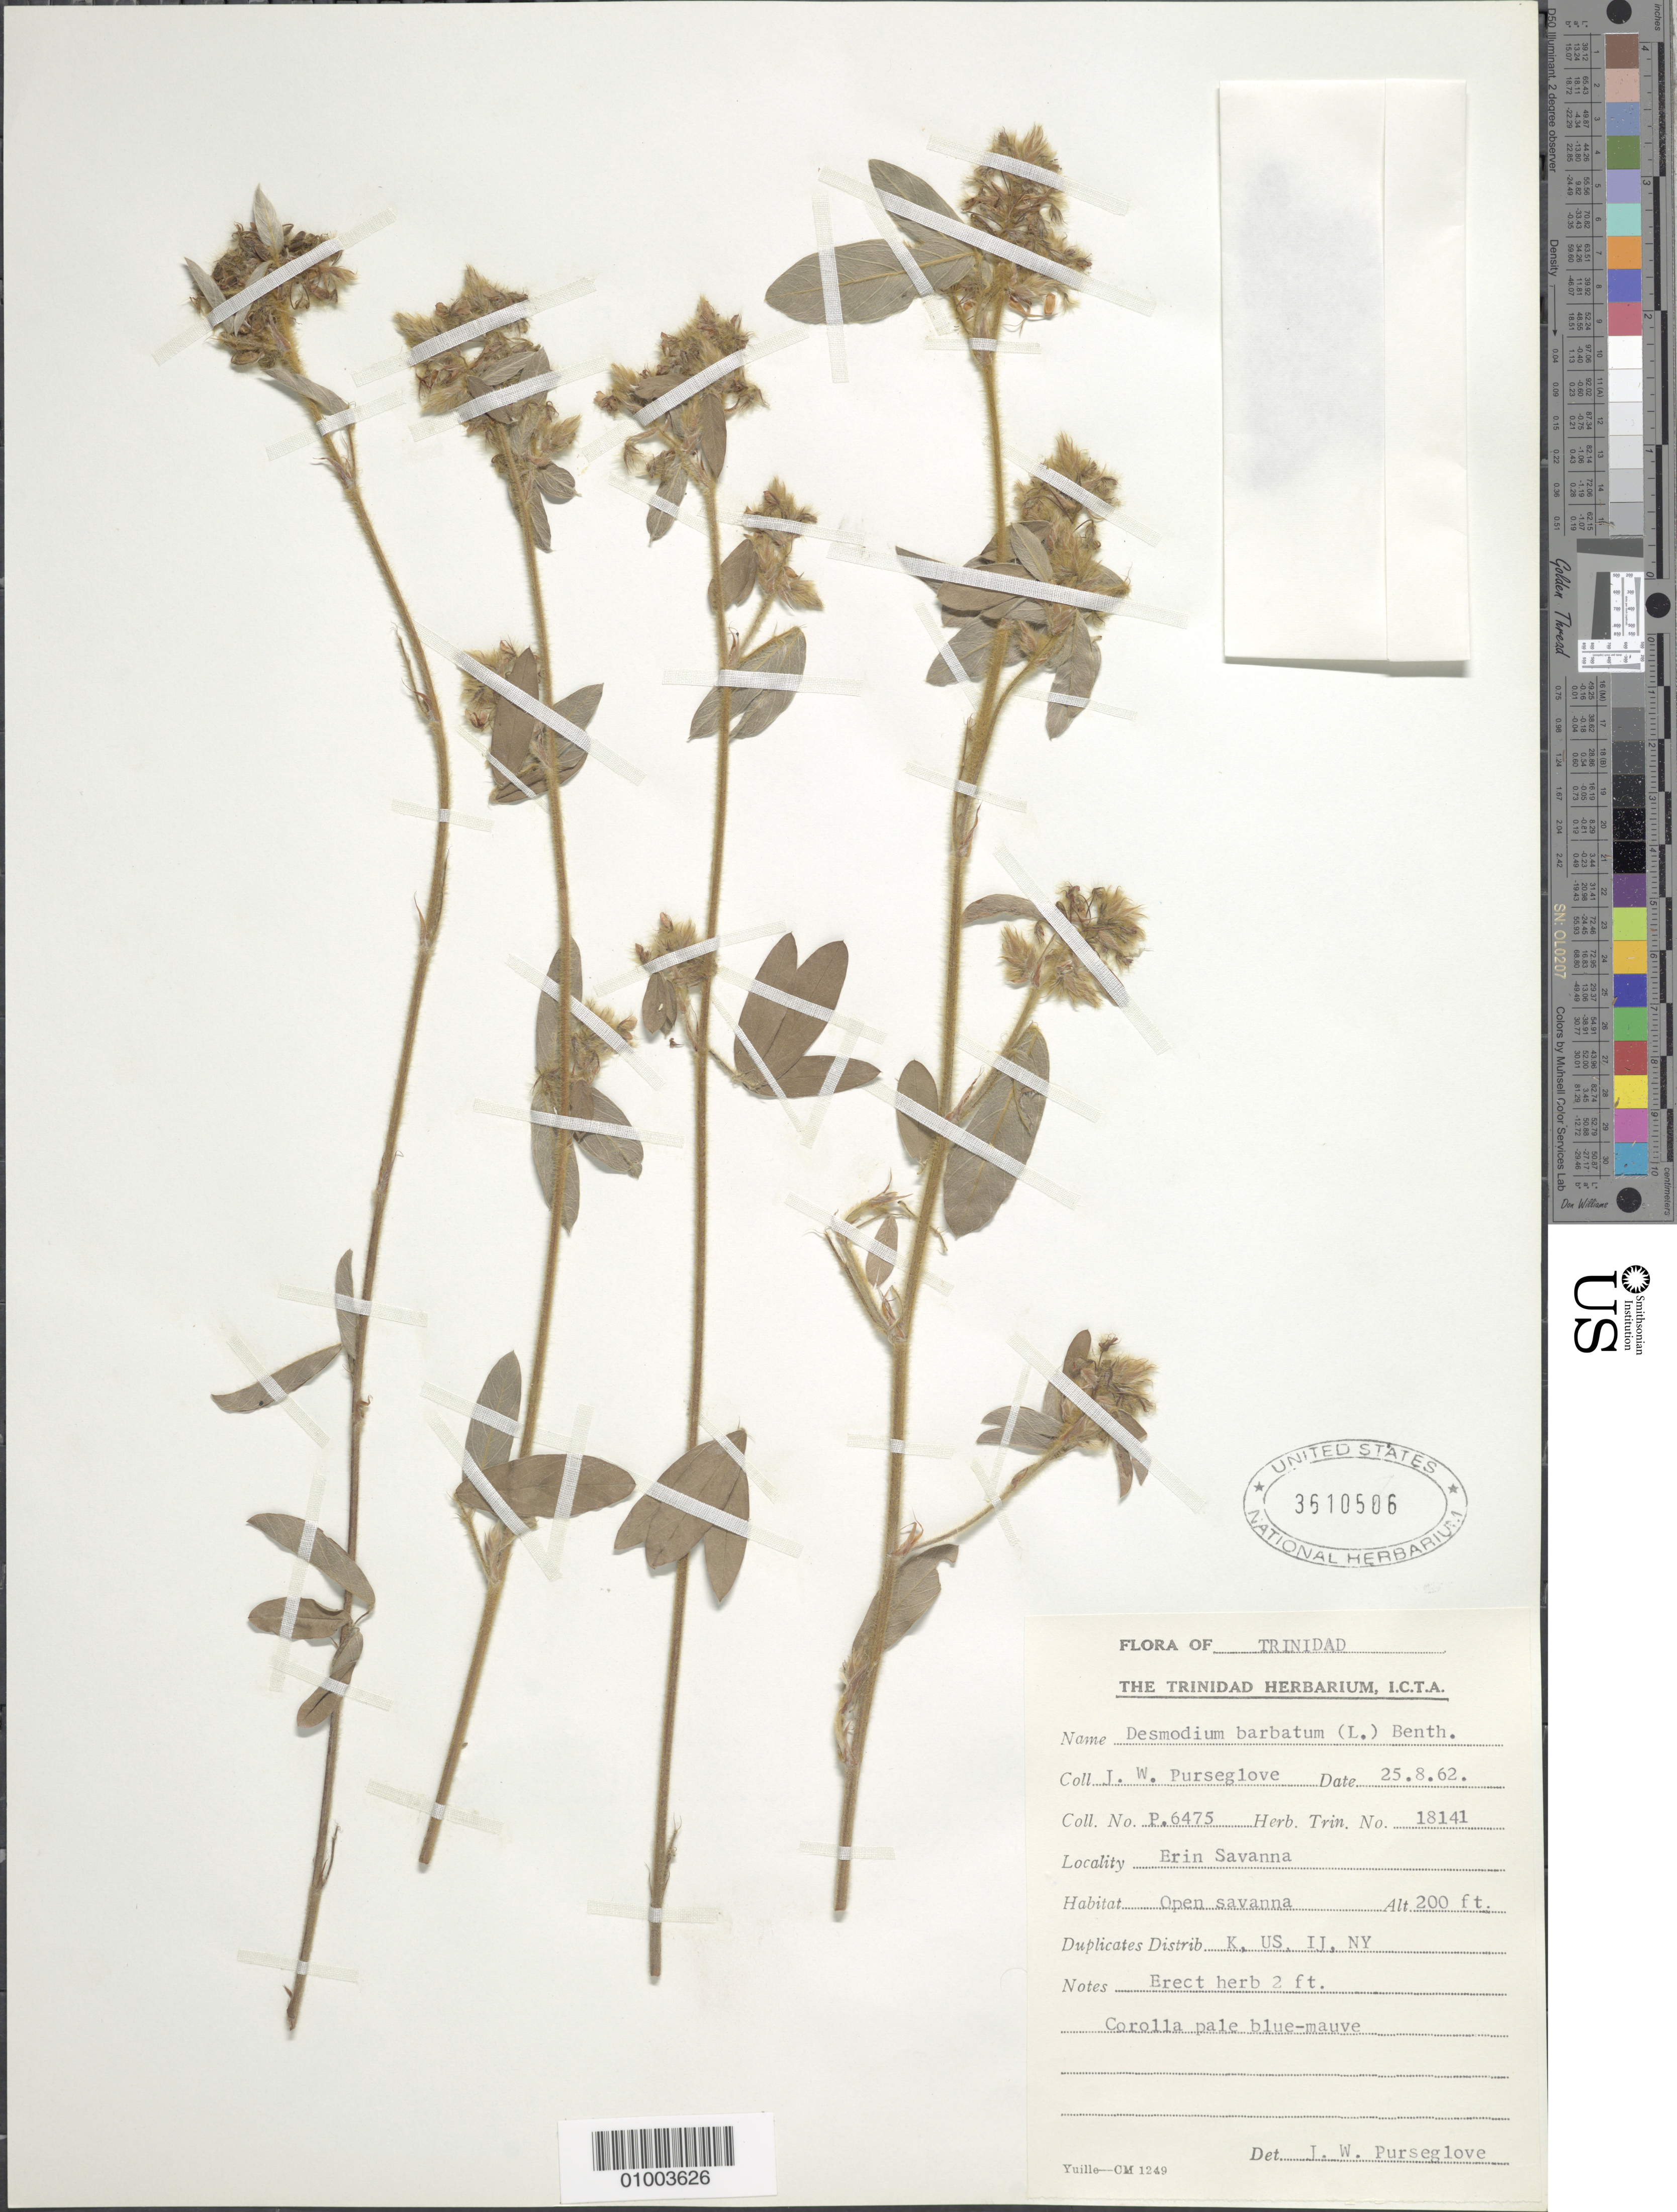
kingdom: Plantae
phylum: Tracheophyta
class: Magnoliopsida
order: Fabales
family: Fabaceae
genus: Grona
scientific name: Grona barbata var. barbata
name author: (L.) H. Ohashi & K. Ohashi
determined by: Strong, Mark T., (BOT), Smithsonian Institution - National Museum of Natural History (UNITED STATES)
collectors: J. Purseglove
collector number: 6475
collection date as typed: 25 Aug 1962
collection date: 1962-08-25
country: Trinidad and Tobago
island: Trinidad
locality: Erin savanna. Erect herb 2ft. Corolla pale blue-mauve.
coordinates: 0 N, 0 E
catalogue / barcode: US 3610506